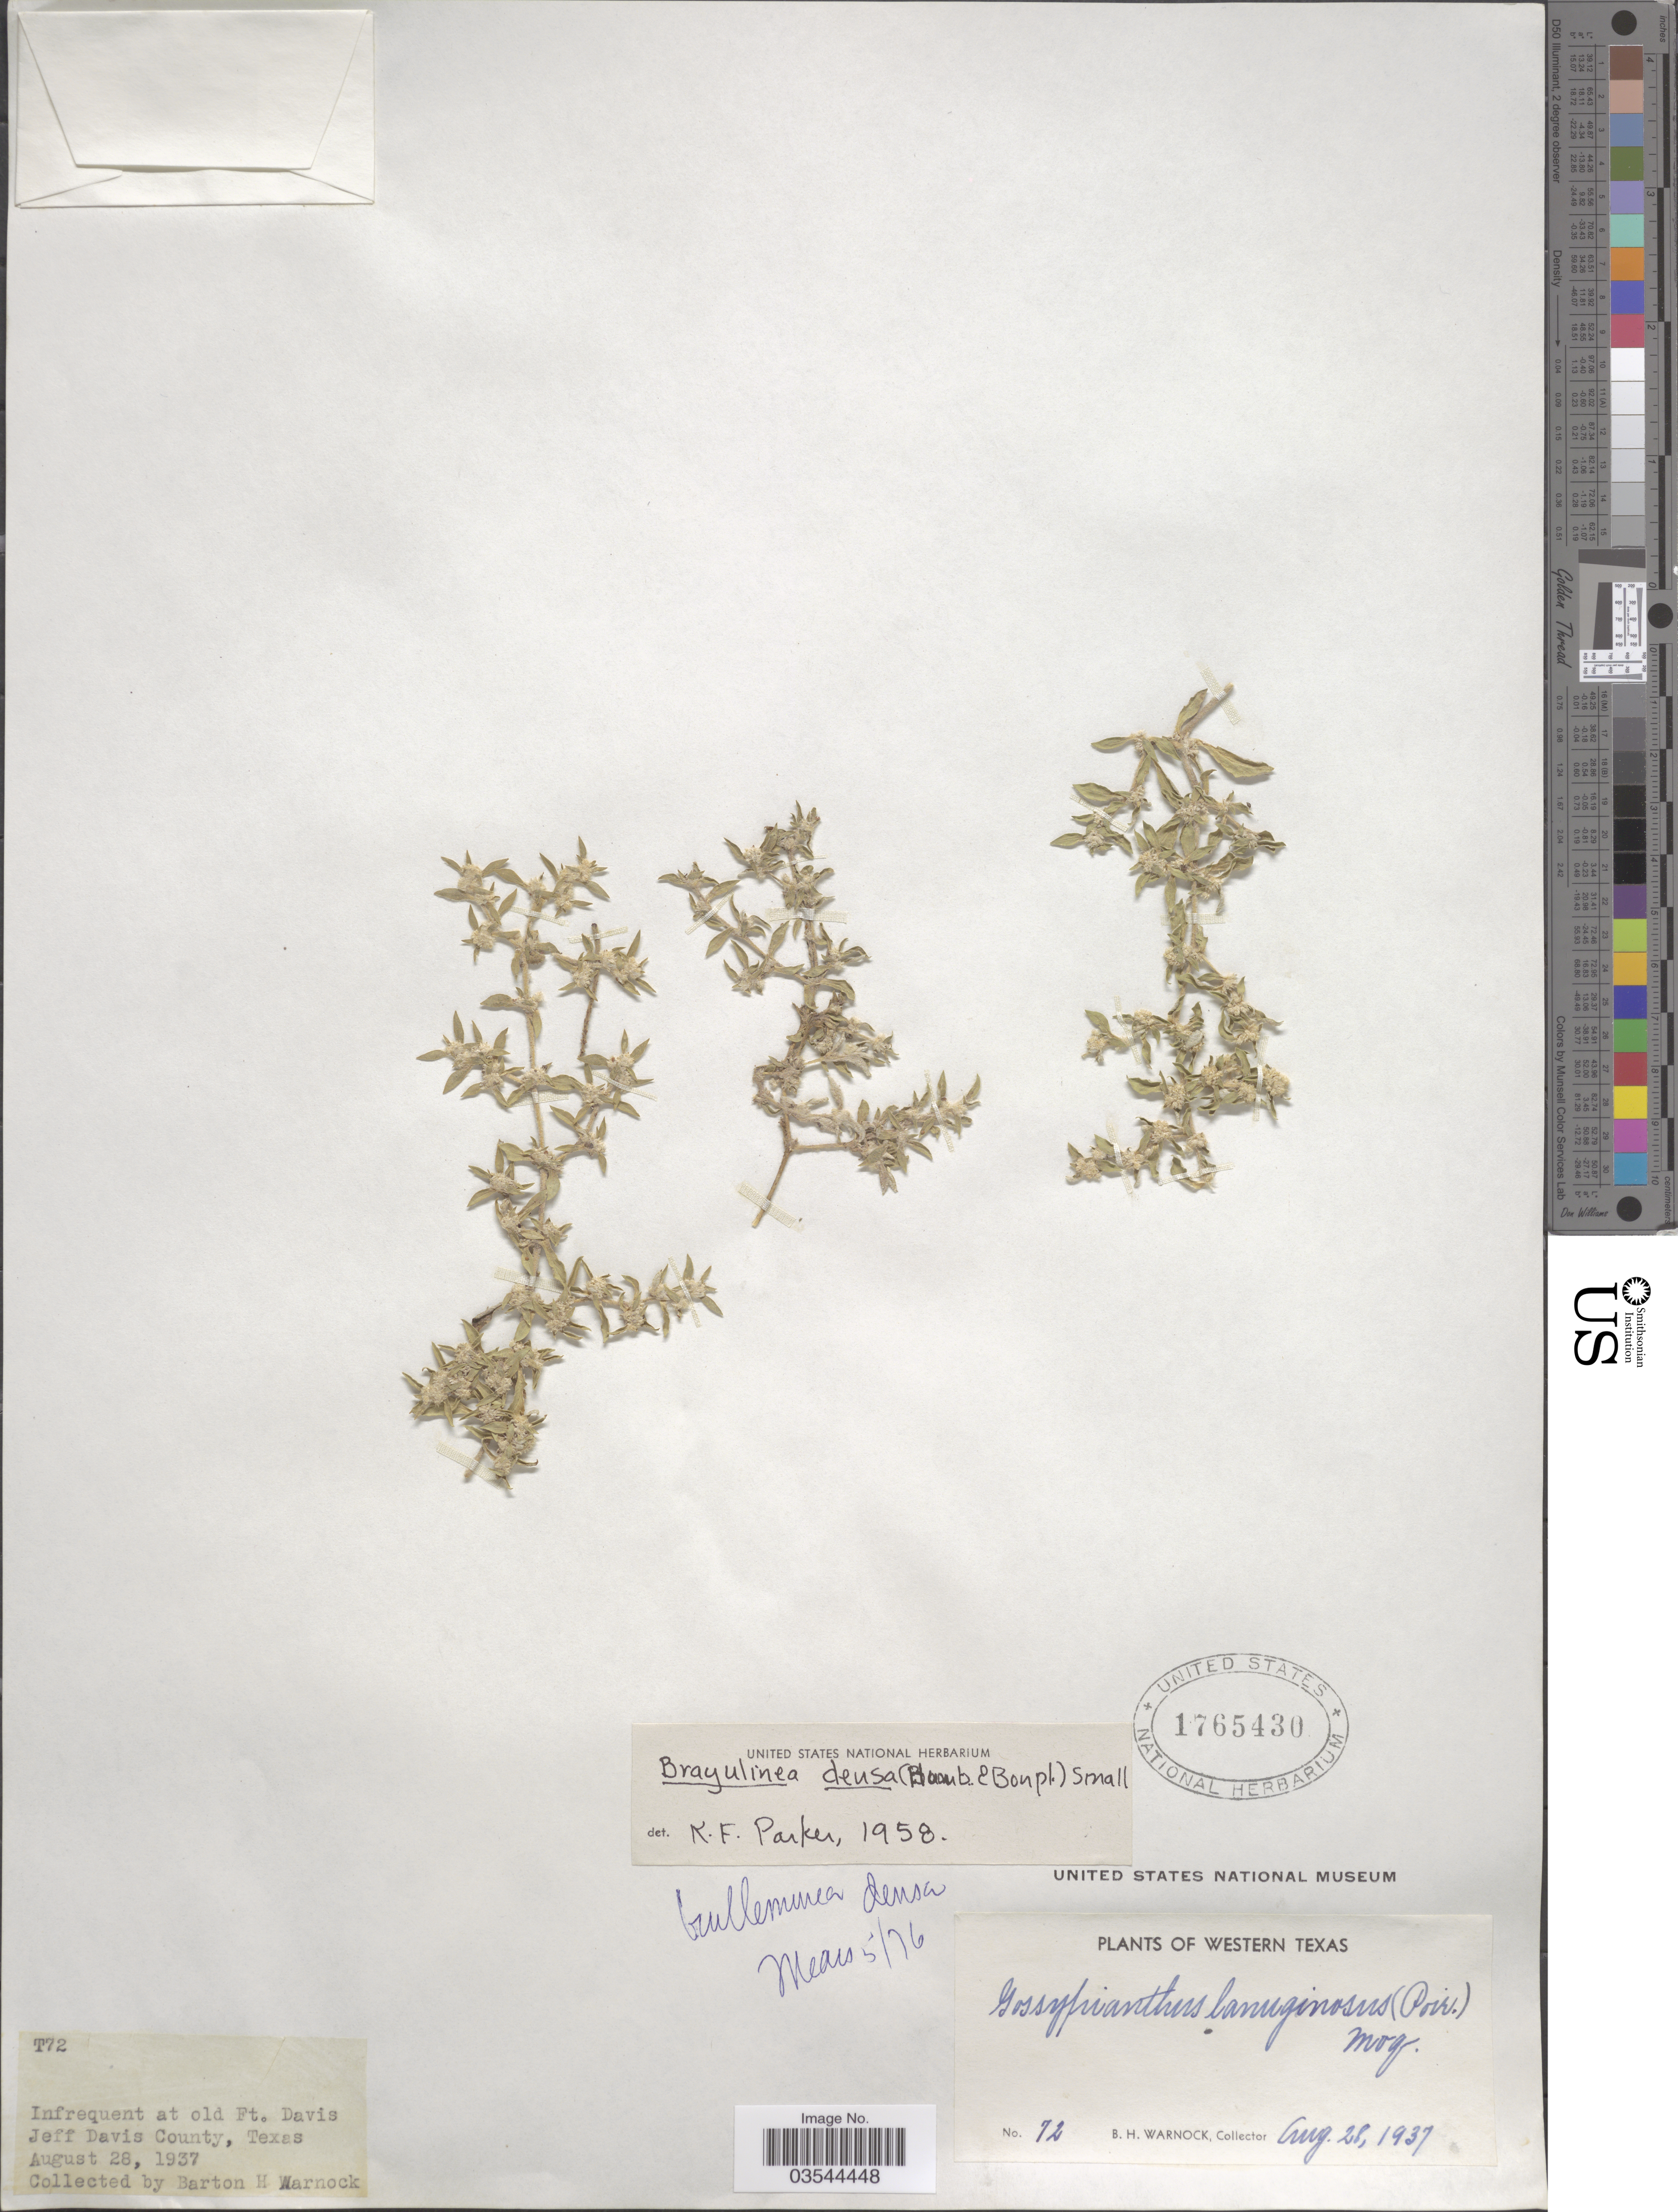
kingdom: Plantae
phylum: Tracheophyta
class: Magnoliopsida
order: Caryophyllales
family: Amaranthaceae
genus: Guilleminea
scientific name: Guilleminea densa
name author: (Humb. & Bonpl. ex Schult.) Moq.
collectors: B. H. Warnock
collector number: T72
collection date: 1937-08-28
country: United States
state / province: Texas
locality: Western Texas. Old Ft. Davis Jeff Davis County.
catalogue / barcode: US 1765430